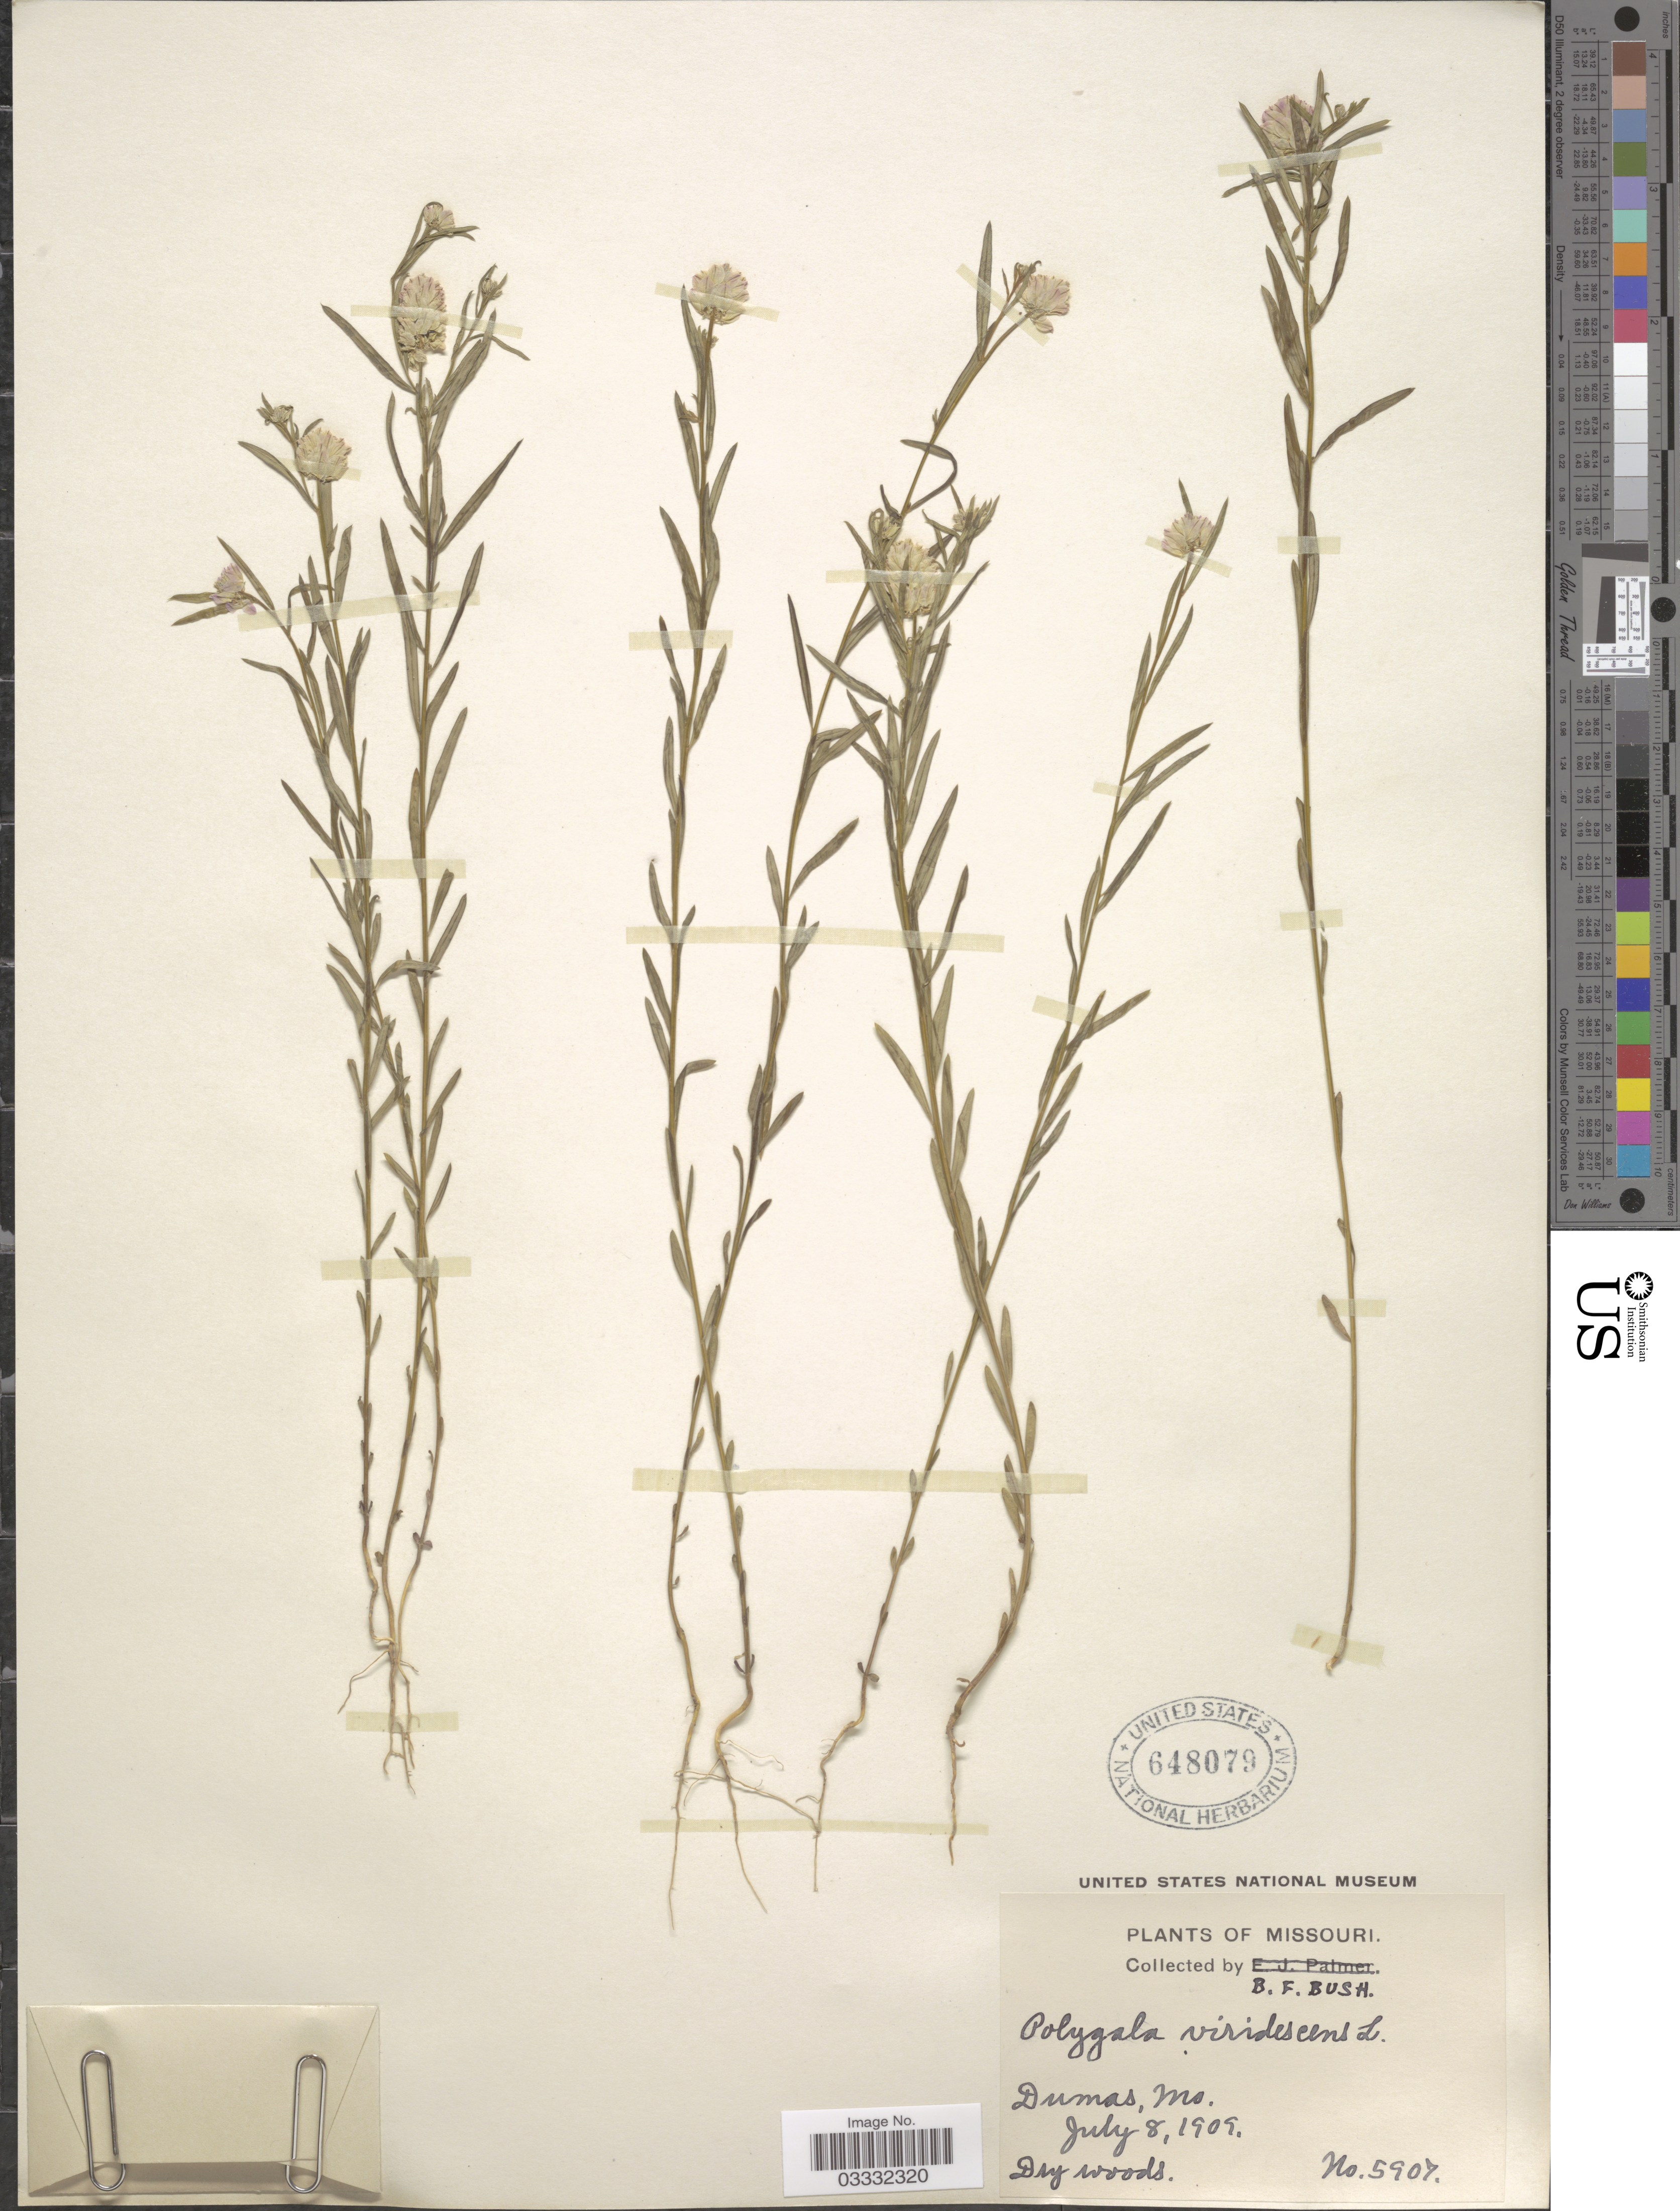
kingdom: Plantae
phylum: Tracheophyta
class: Magnoliopsida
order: Fabales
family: Polygalaceae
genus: Polygala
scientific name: Polygala sanguinea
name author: L.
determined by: Strong, Mark T., (BOT), Smithsonian Institution - National Museum of Natural History (UNITED STATES)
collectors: B. F. Bush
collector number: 5907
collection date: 1909-07-08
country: United States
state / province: Missouri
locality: Dumas.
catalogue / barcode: US 648079